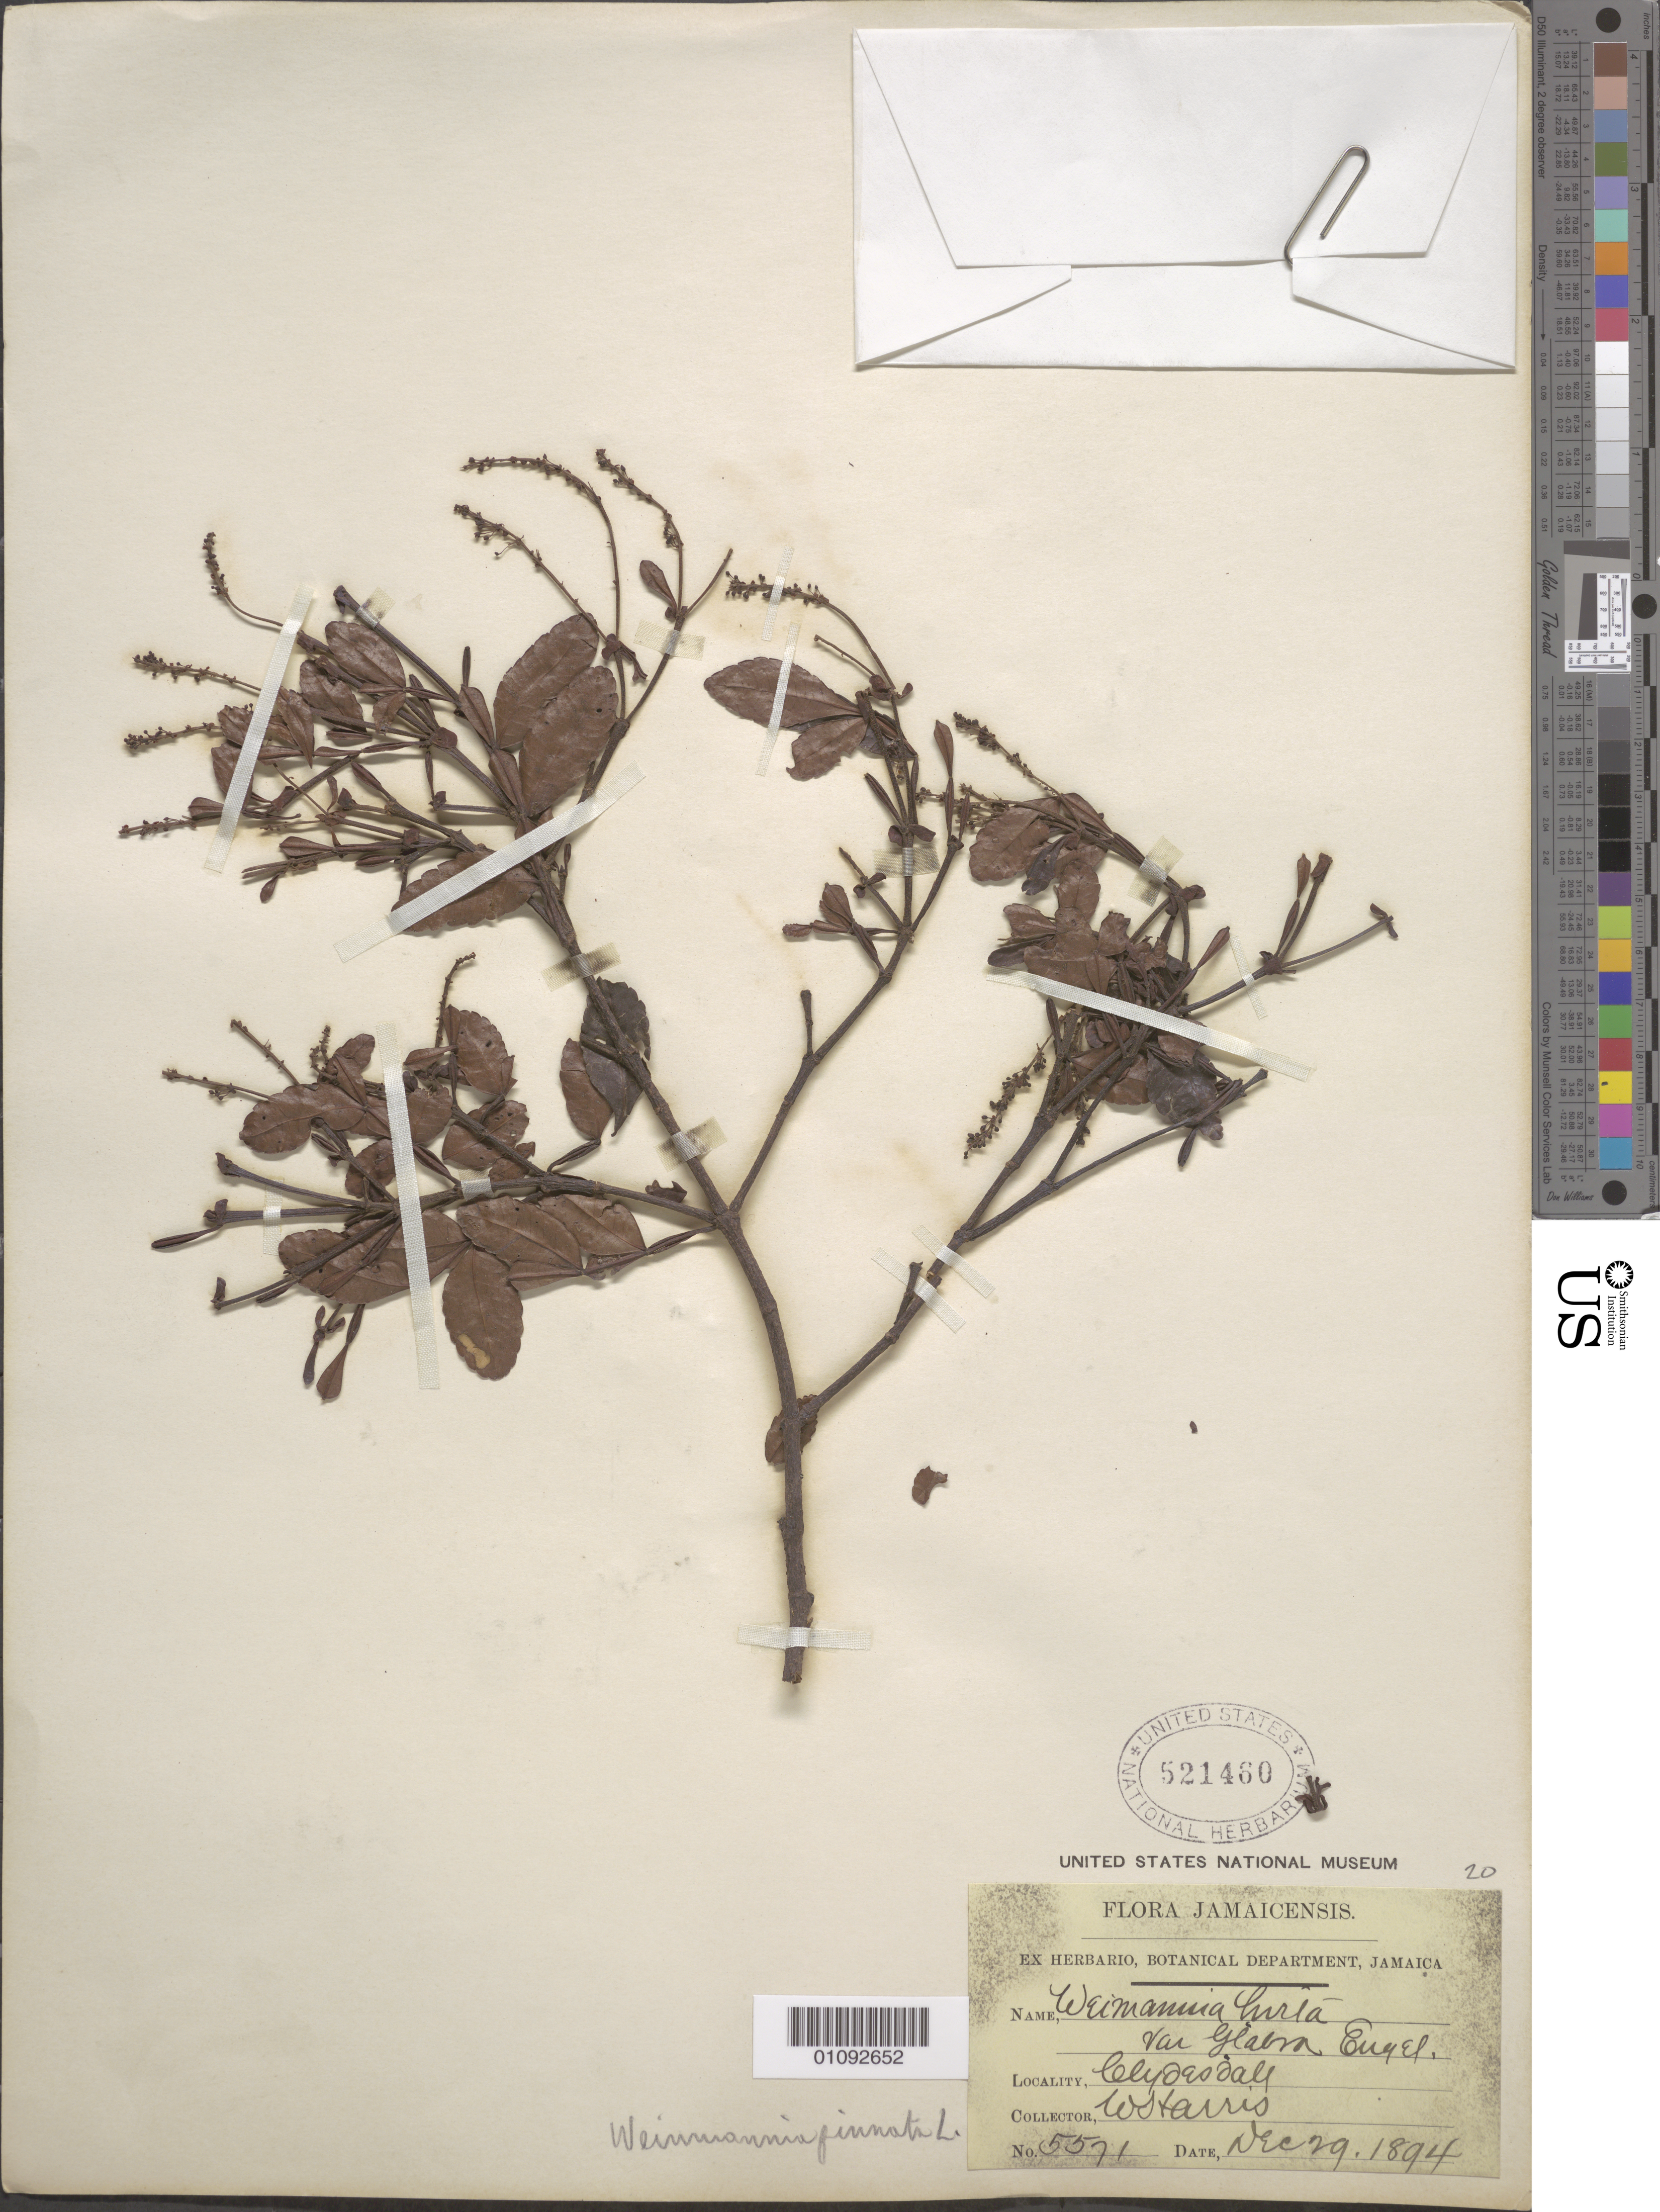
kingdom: Plantae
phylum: Tracheophyta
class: Magnoliopsida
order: Oxalidales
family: Cunoniaceae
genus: Weinmannia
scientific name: Weinmannia pinnata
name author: L.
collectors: W. Harris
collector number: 5571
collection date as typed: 29 Dec 1894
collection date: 1894-12-29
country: Jamaica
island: Jamaica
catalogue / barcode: US 521460